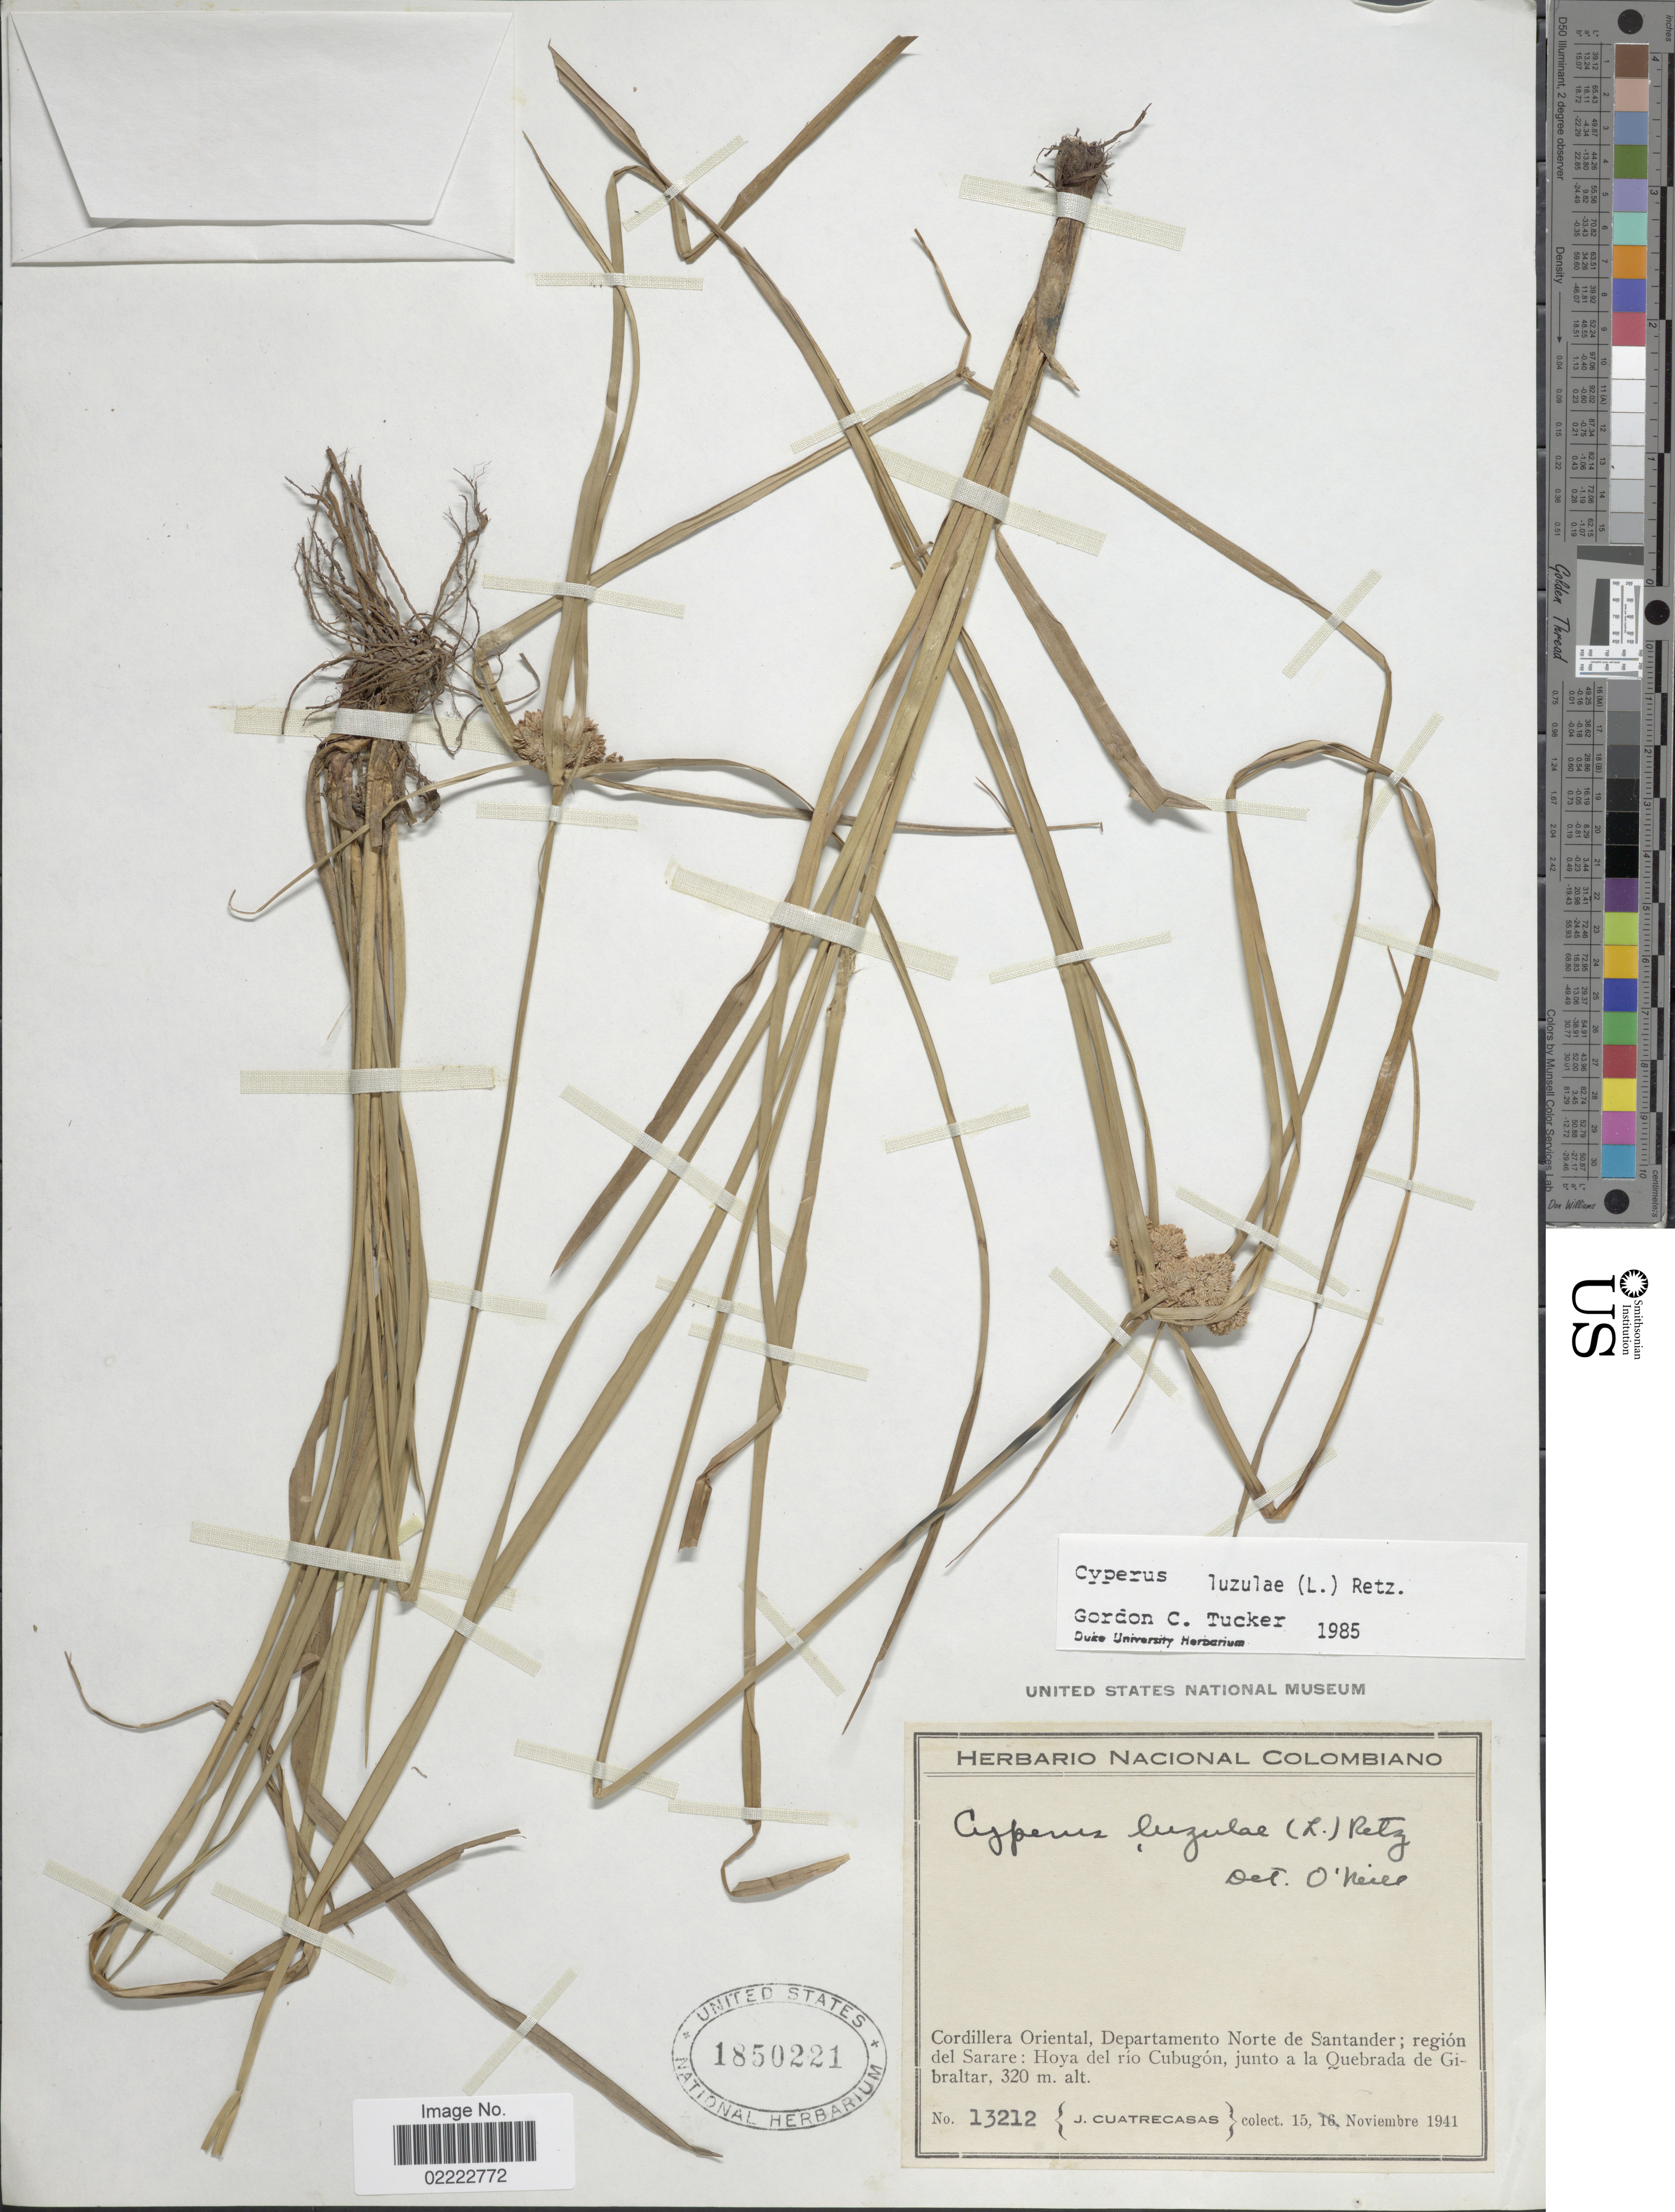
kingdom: Plantae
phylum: Tracheophyta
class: Liliopsida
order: Poales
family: Cyperaceae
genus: Cyperus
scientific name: Cyperus luzulae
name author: (L.) Rottb. ex Retz.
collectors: J. Cuatrecasas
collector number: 13212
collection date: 1941-11-15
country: Colombia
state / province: Norte de Santander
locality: Cordillera Oriental, Departamento Norte de Santander; región del Sarare: Hoya del río Cubugón, junto a la Quebrada de Gibraltar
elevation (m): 320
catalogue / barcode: US 1850221